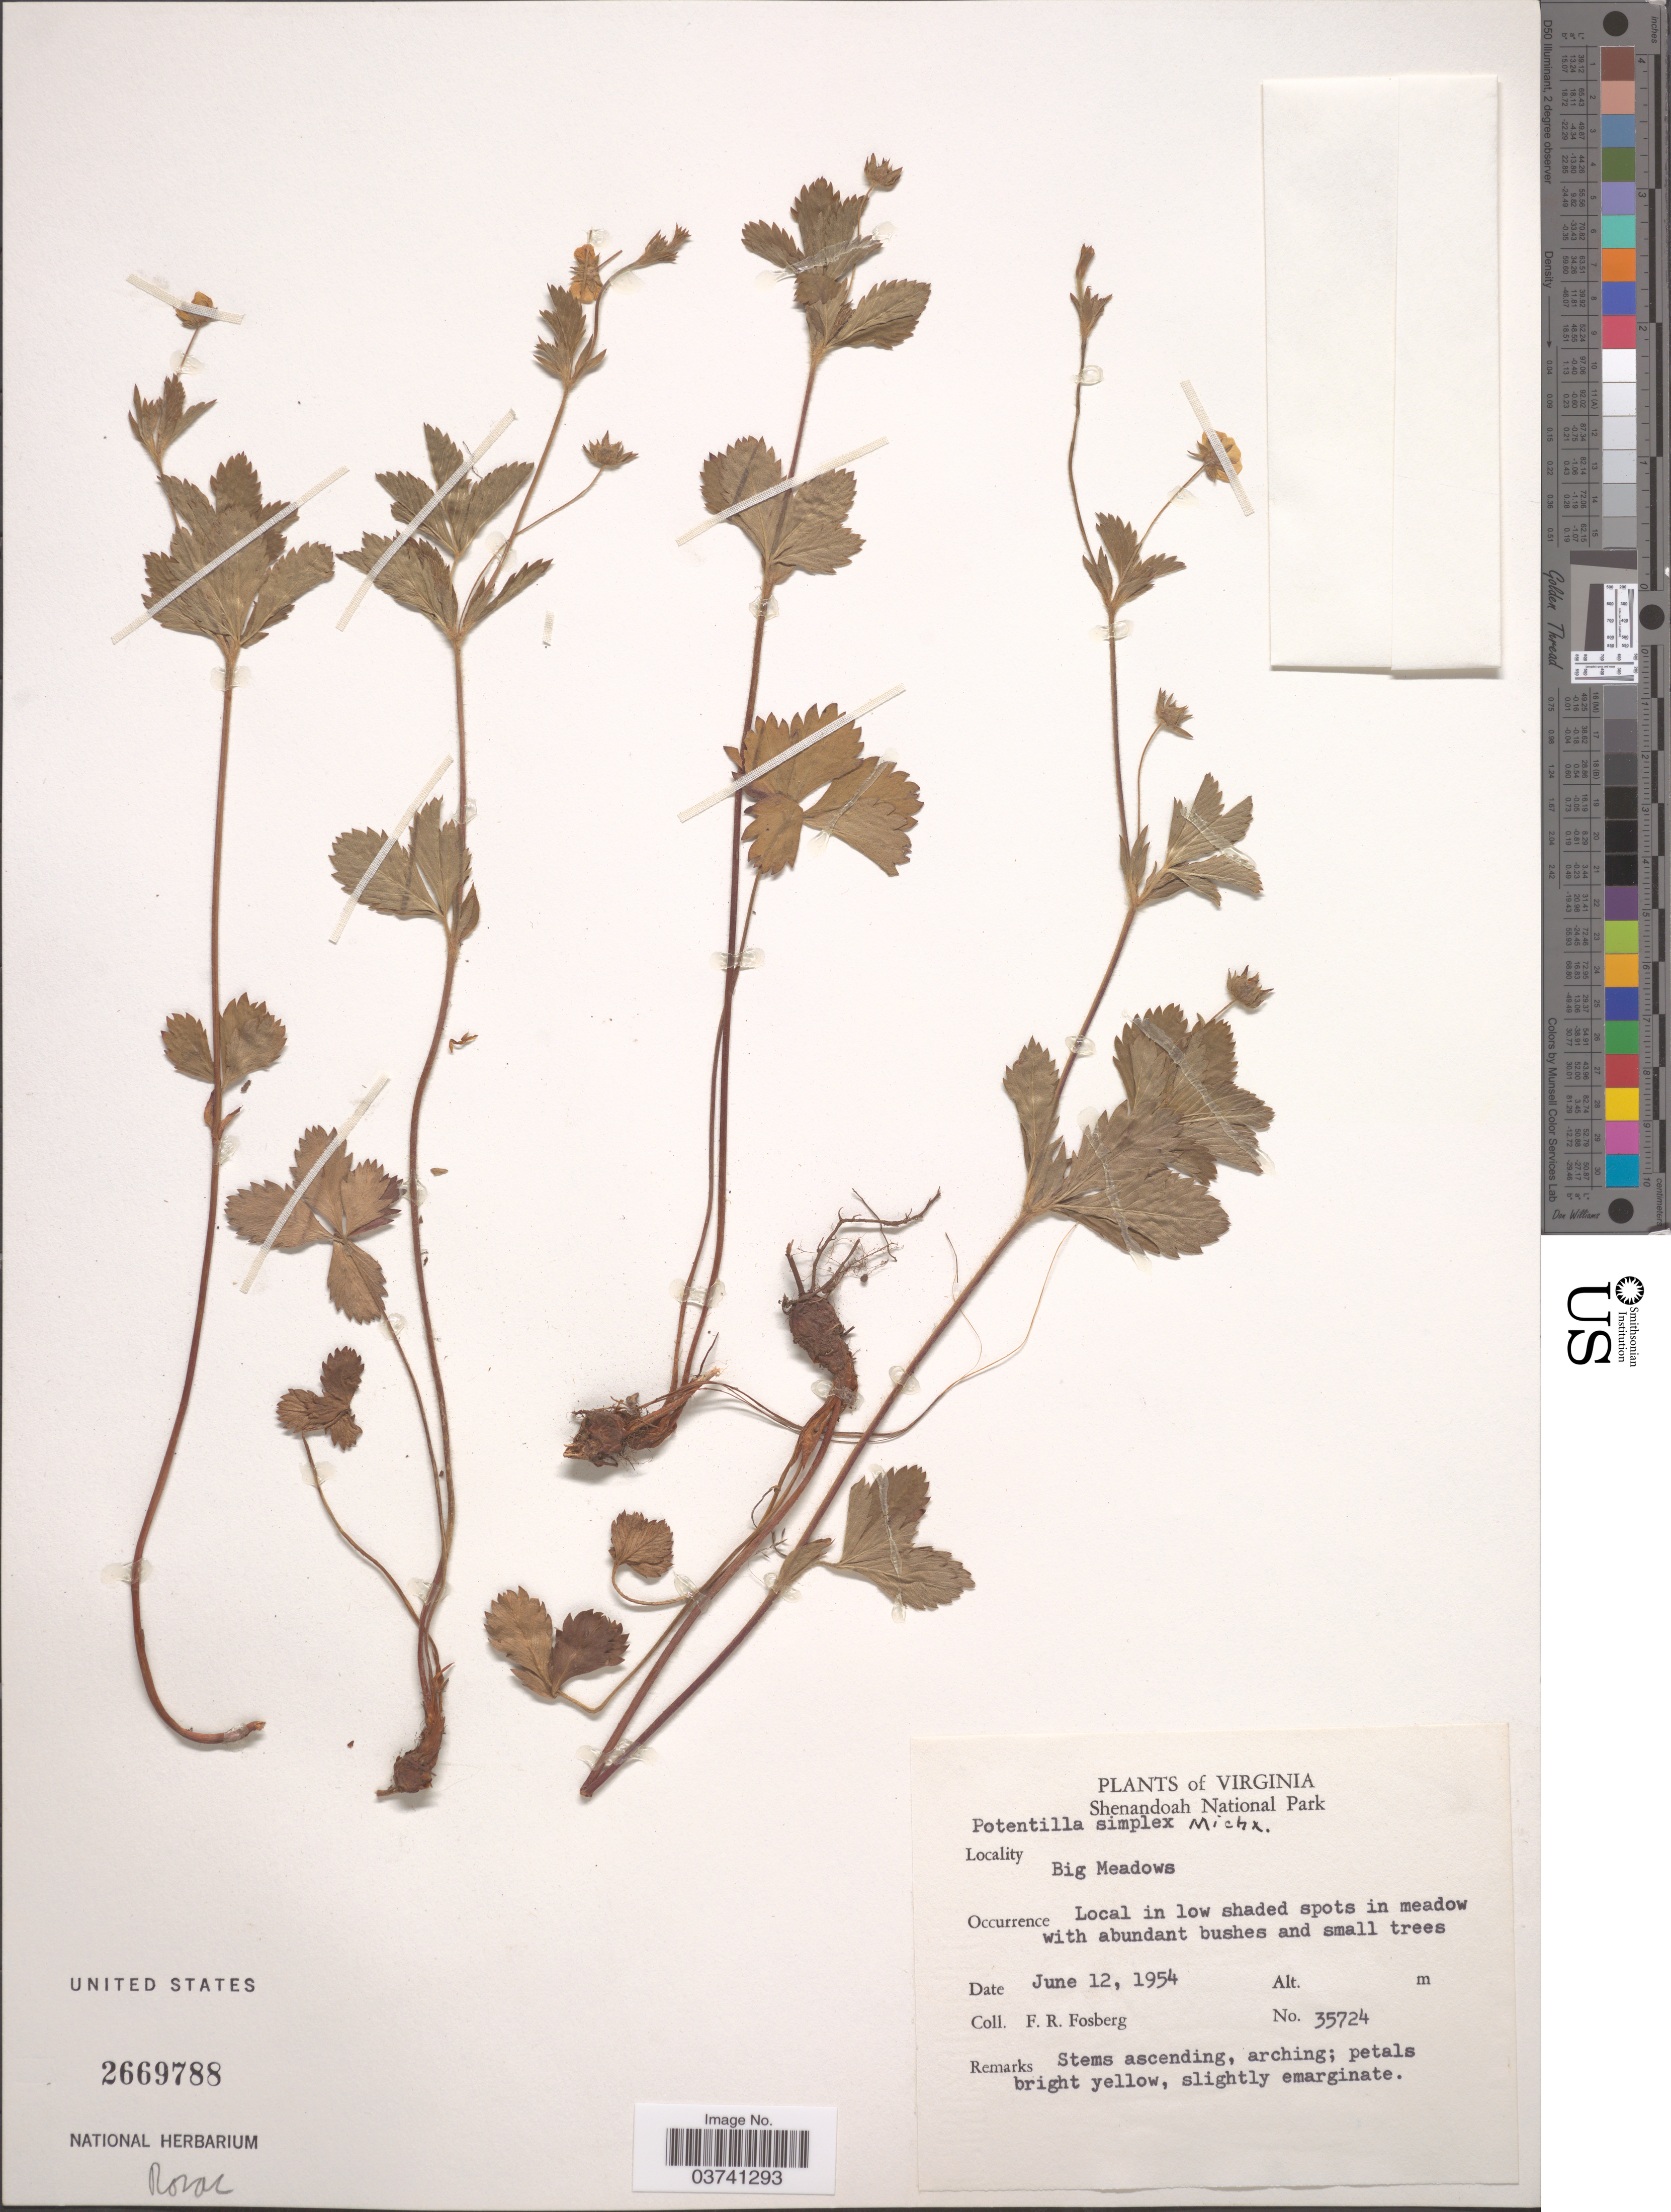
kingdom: Plantae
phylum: Tracheophyta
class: Magnoliopsida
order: Rosales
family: Rosaceae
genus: Potentilla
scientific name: Potentilla simplex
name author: Michx.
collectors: F. R. Fosberg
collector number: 35724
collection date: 1954-06-12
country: United States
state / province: Virginia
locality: Shenandoah National Park. Big Meadows.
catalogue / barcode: US 269788